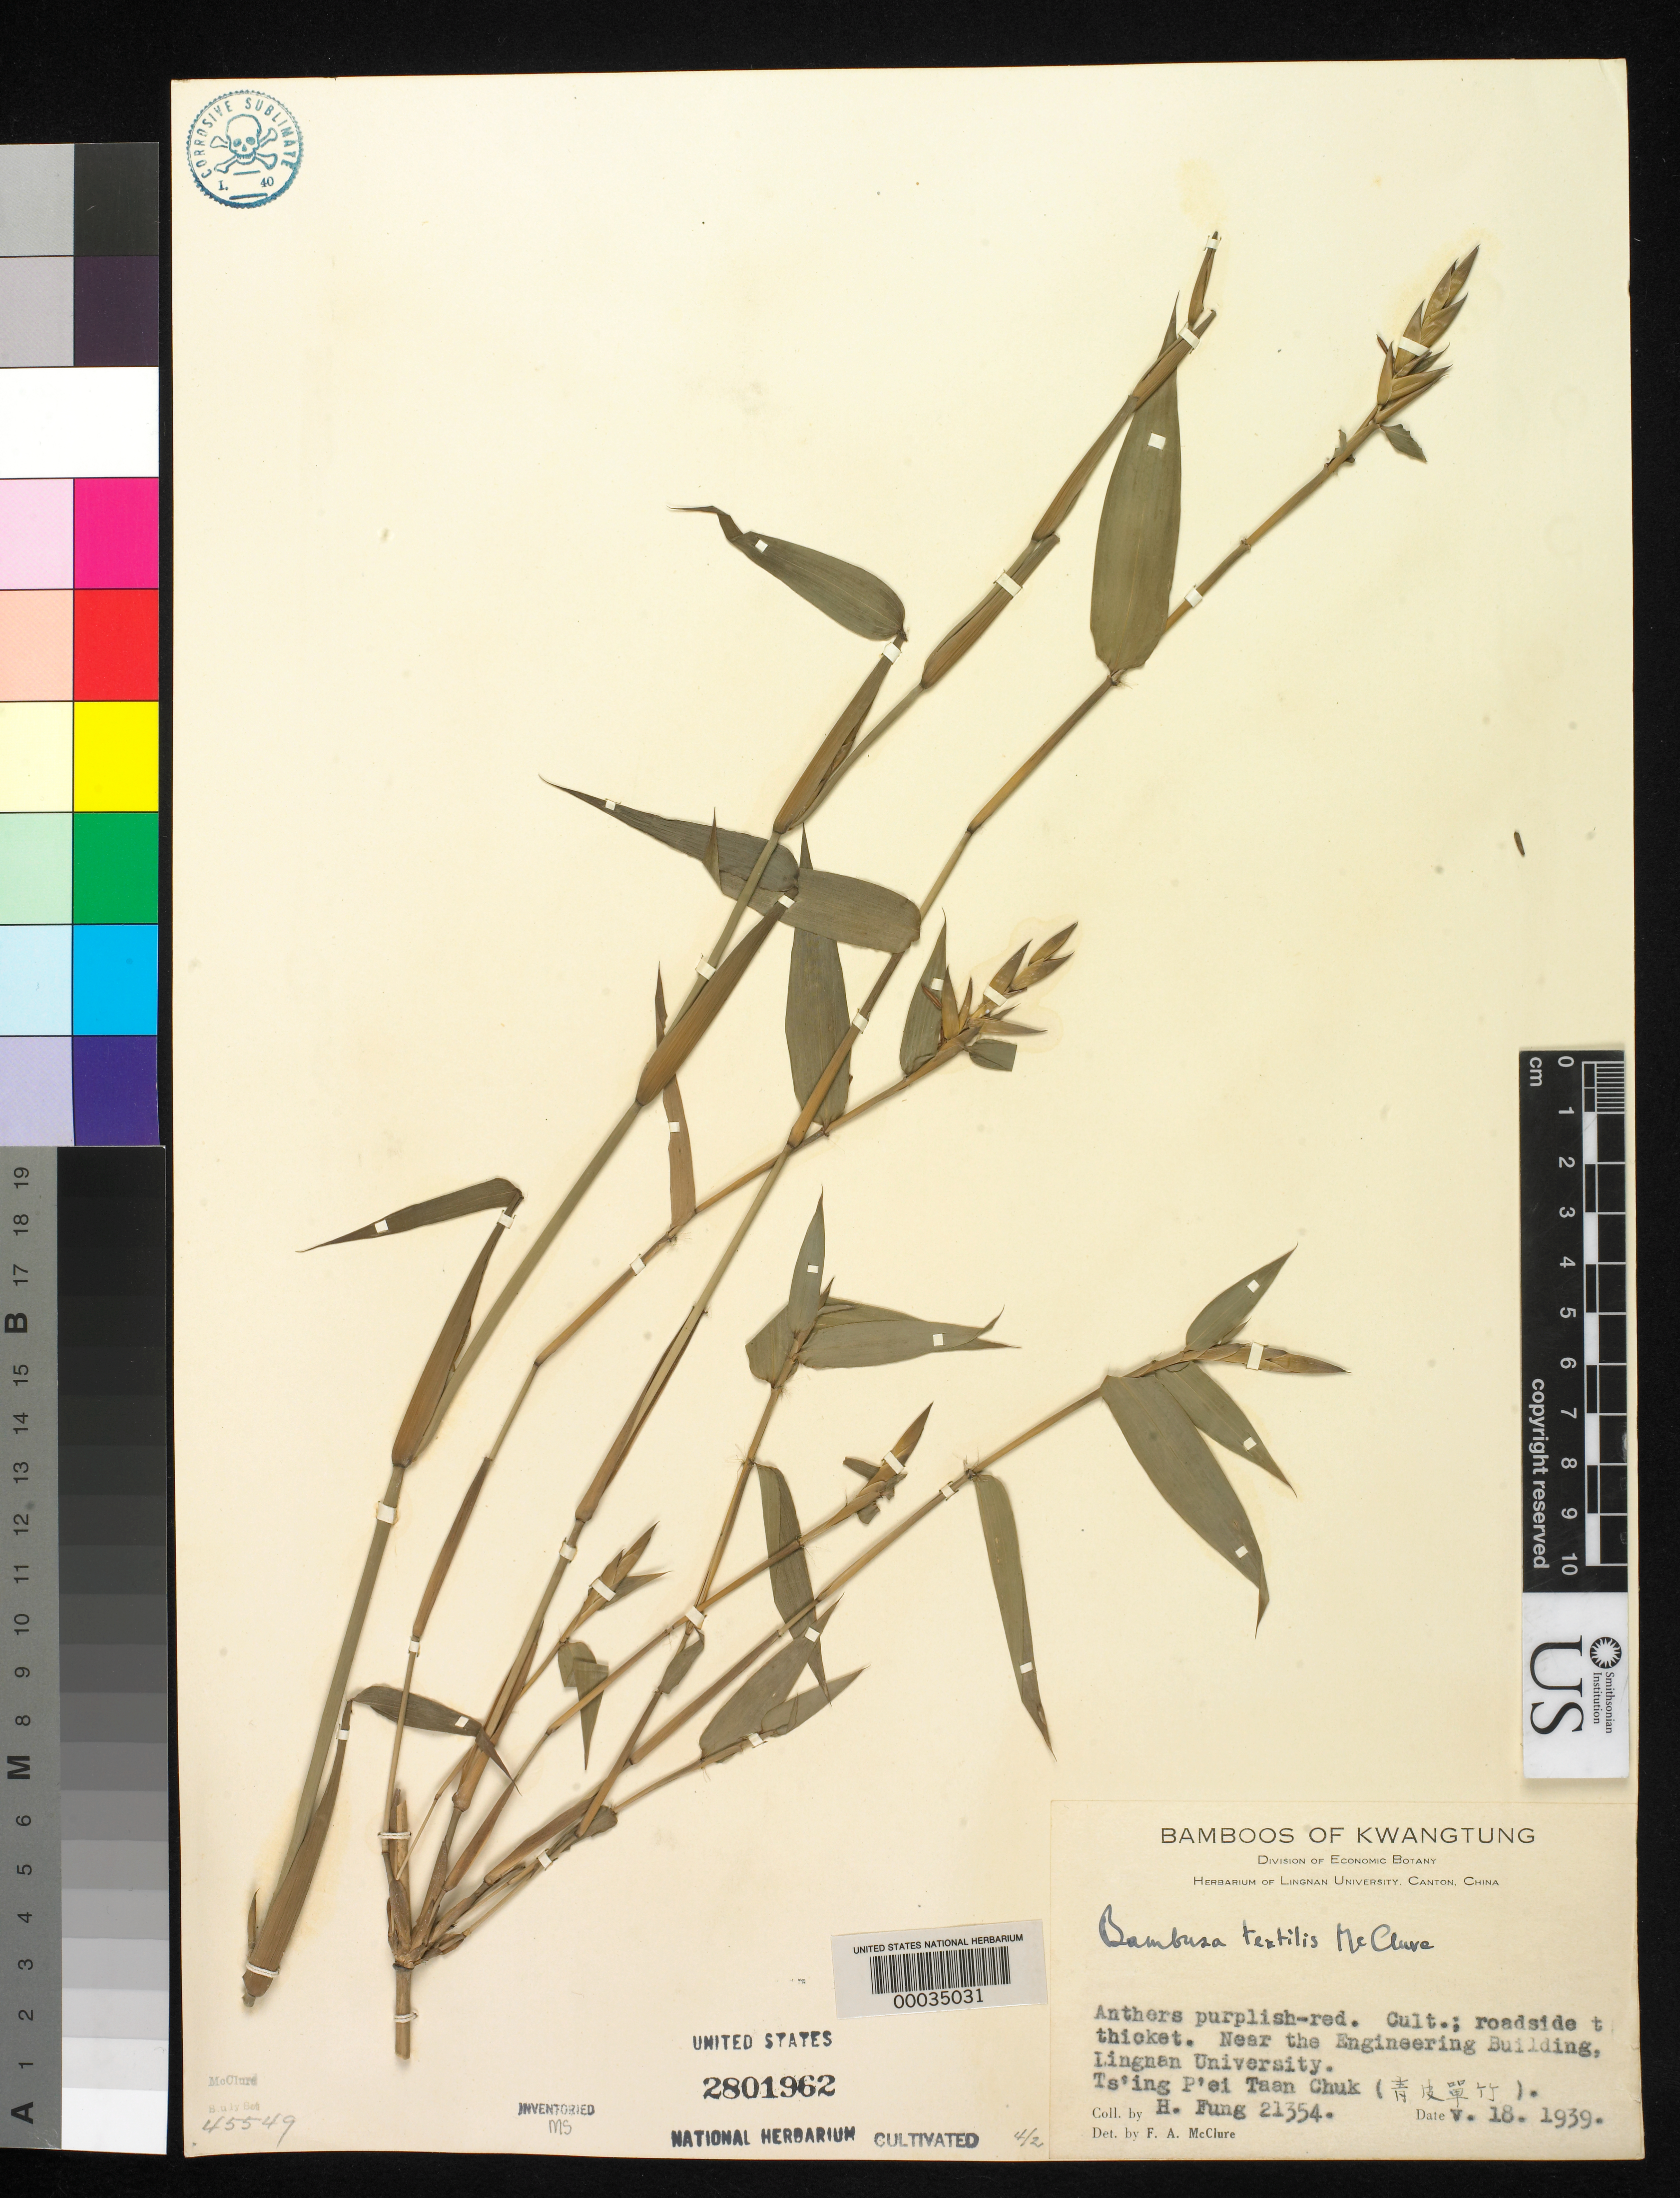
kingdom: Plantae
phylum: Tracheophyta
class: Liliopsida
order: Poales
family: Poaceae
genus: Bambusa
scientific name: Bambusa textilis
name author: McClure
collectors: H. L. Fung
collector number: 21354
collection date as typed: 18 May 1939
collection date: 1939-05-18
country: China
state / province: Guangdong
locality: Lingnan university campus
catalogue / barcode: US 2801962